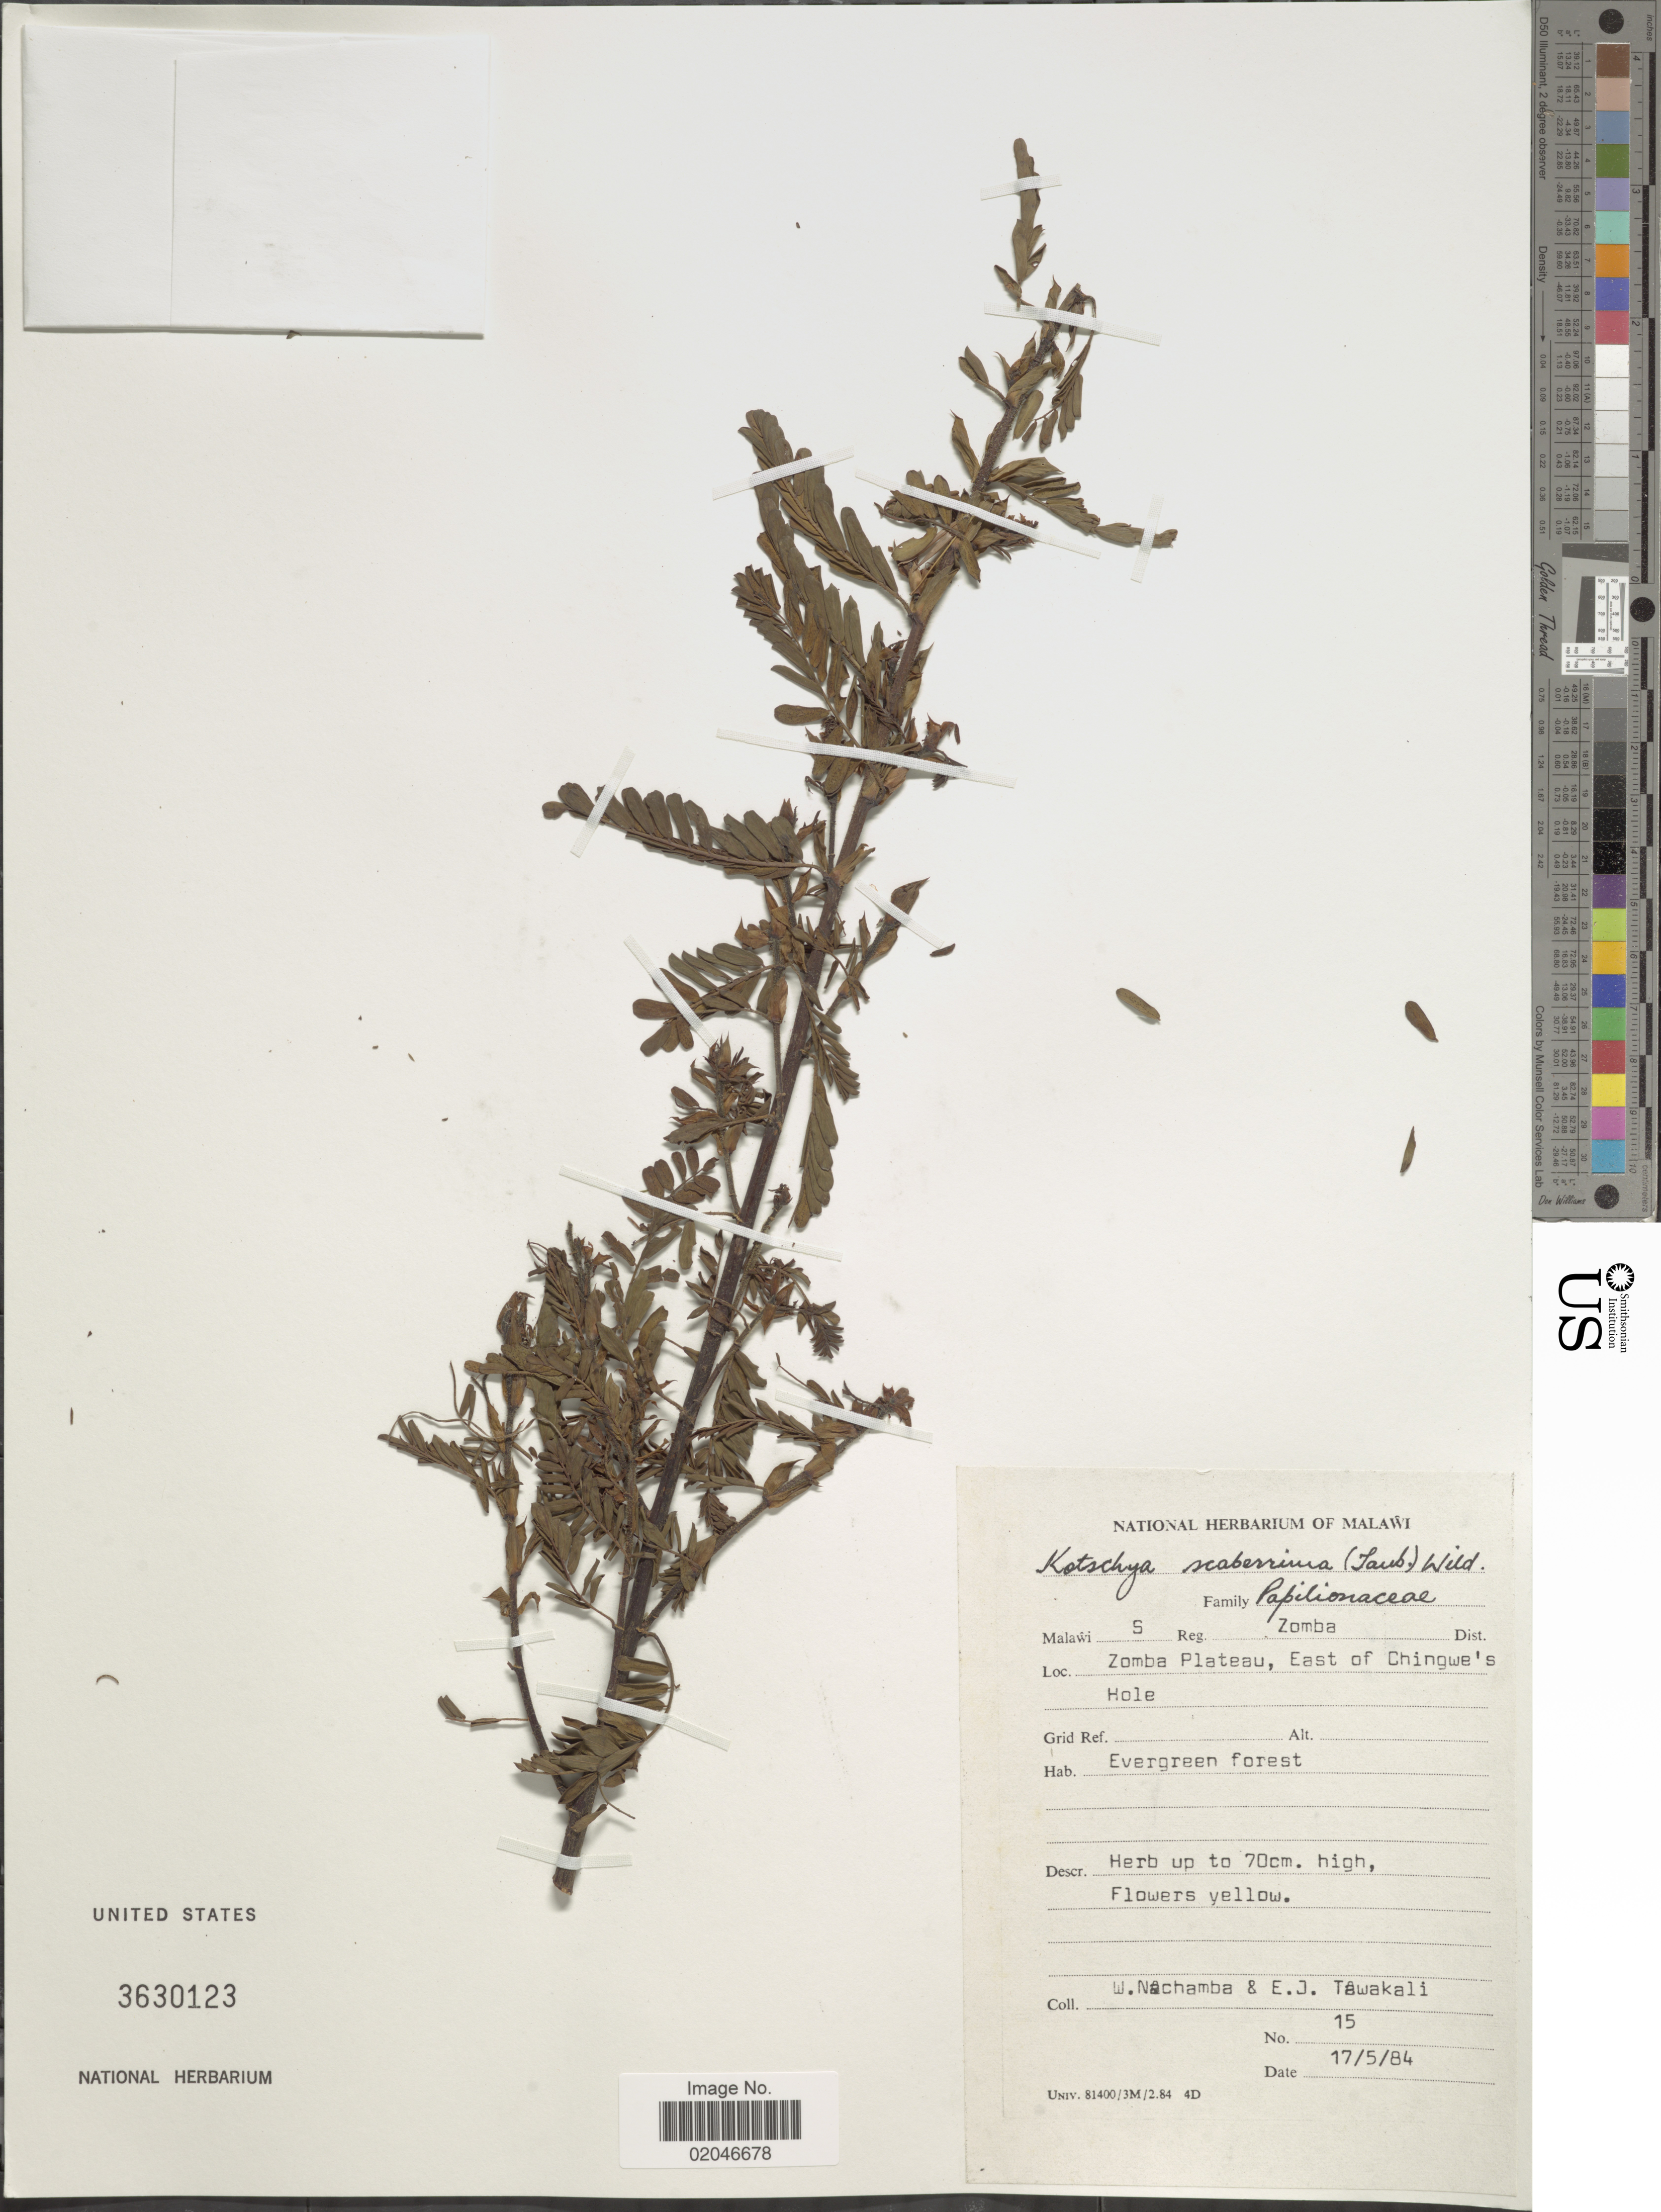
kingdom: Plantae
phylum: Tracheophyta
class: Magnoliopsida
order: Fabales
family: Fabaceae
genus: Kotschya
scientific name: Kotschya scaberrima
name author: (Taub.) Wild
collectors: W. Nachamba & E. Tawakali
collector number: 15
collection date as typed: Transcribed d/m/y: 17/5/84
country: Malawi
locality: Malawi S Reg. Zomba Dist, Zomba Plateau, east of Chingwe's Hole, Evergreen forest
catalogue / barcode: US 3630123